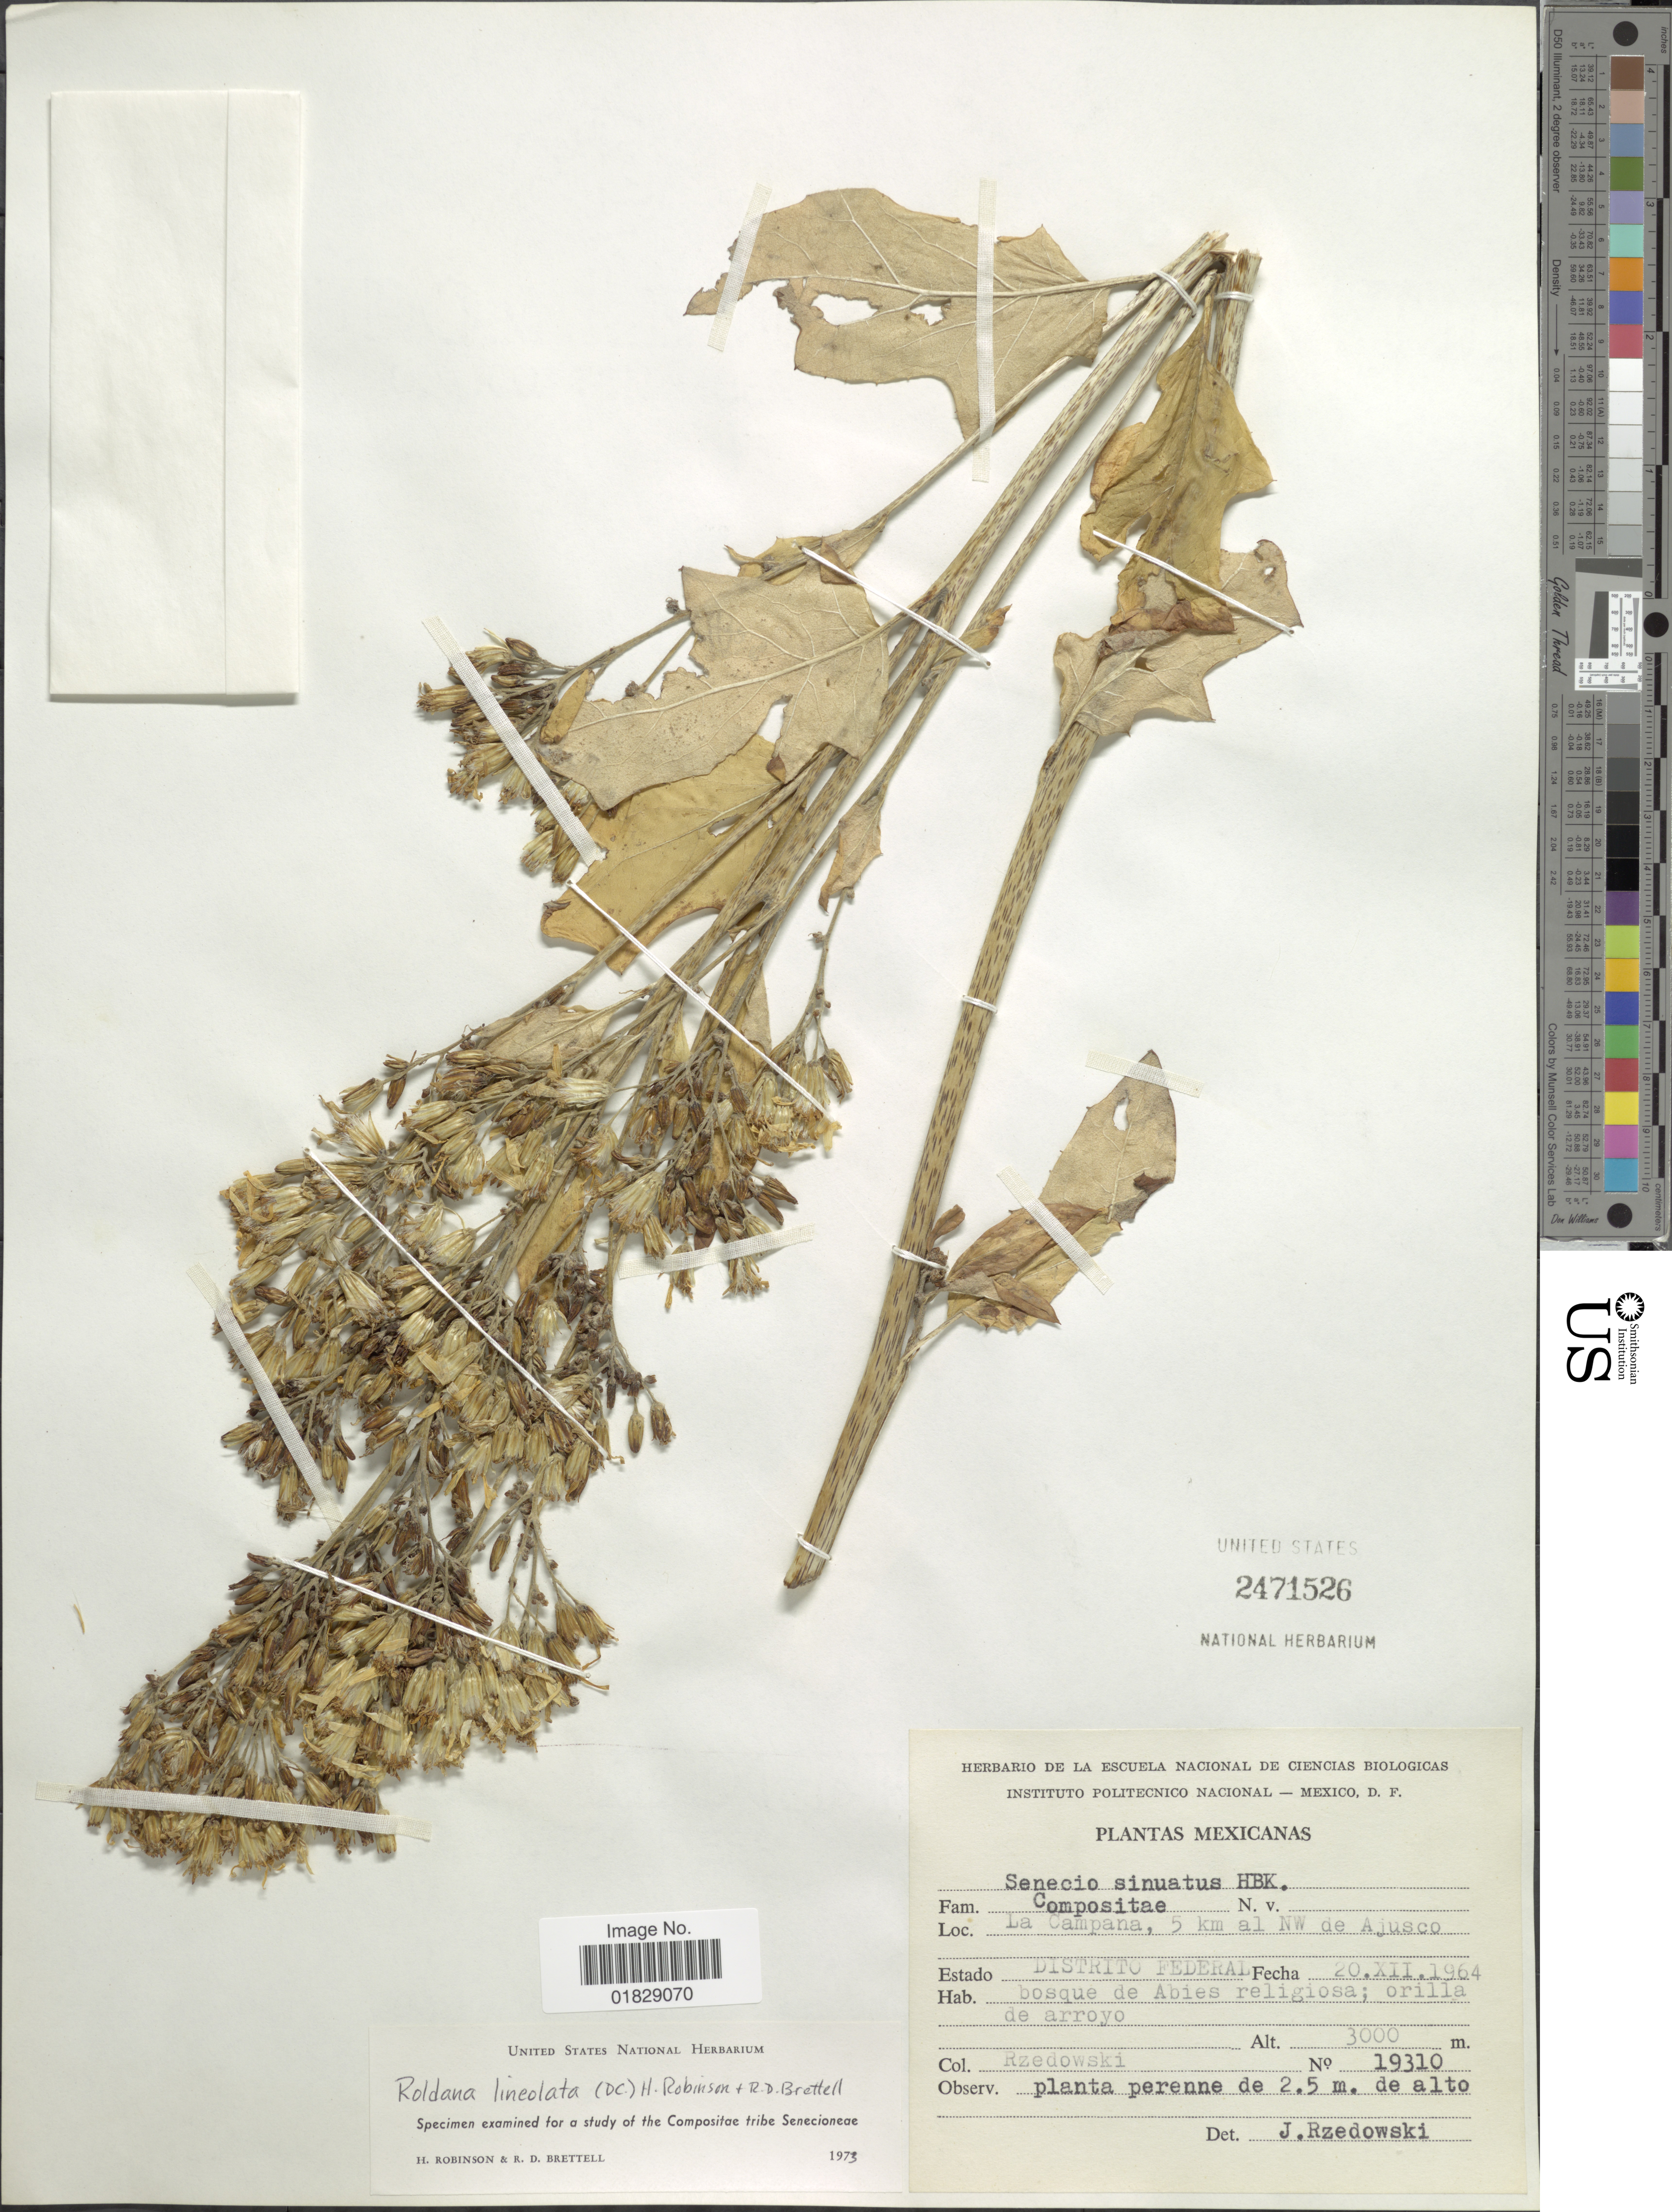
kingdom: Plantae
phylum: Tracheophyta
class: Magnoliopsida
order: Asterales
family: Asteraceae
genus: Roldana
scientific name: Roldana sinuata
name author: B.L. Turner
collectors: Rzedowski, --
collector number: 19310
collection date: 1964-12-20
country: Mexico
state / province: Distrito Federal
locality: La Campana, 5 km al NW de Ajusco. Estado Distrito Federal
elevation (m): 3000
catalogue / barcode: US 2471526